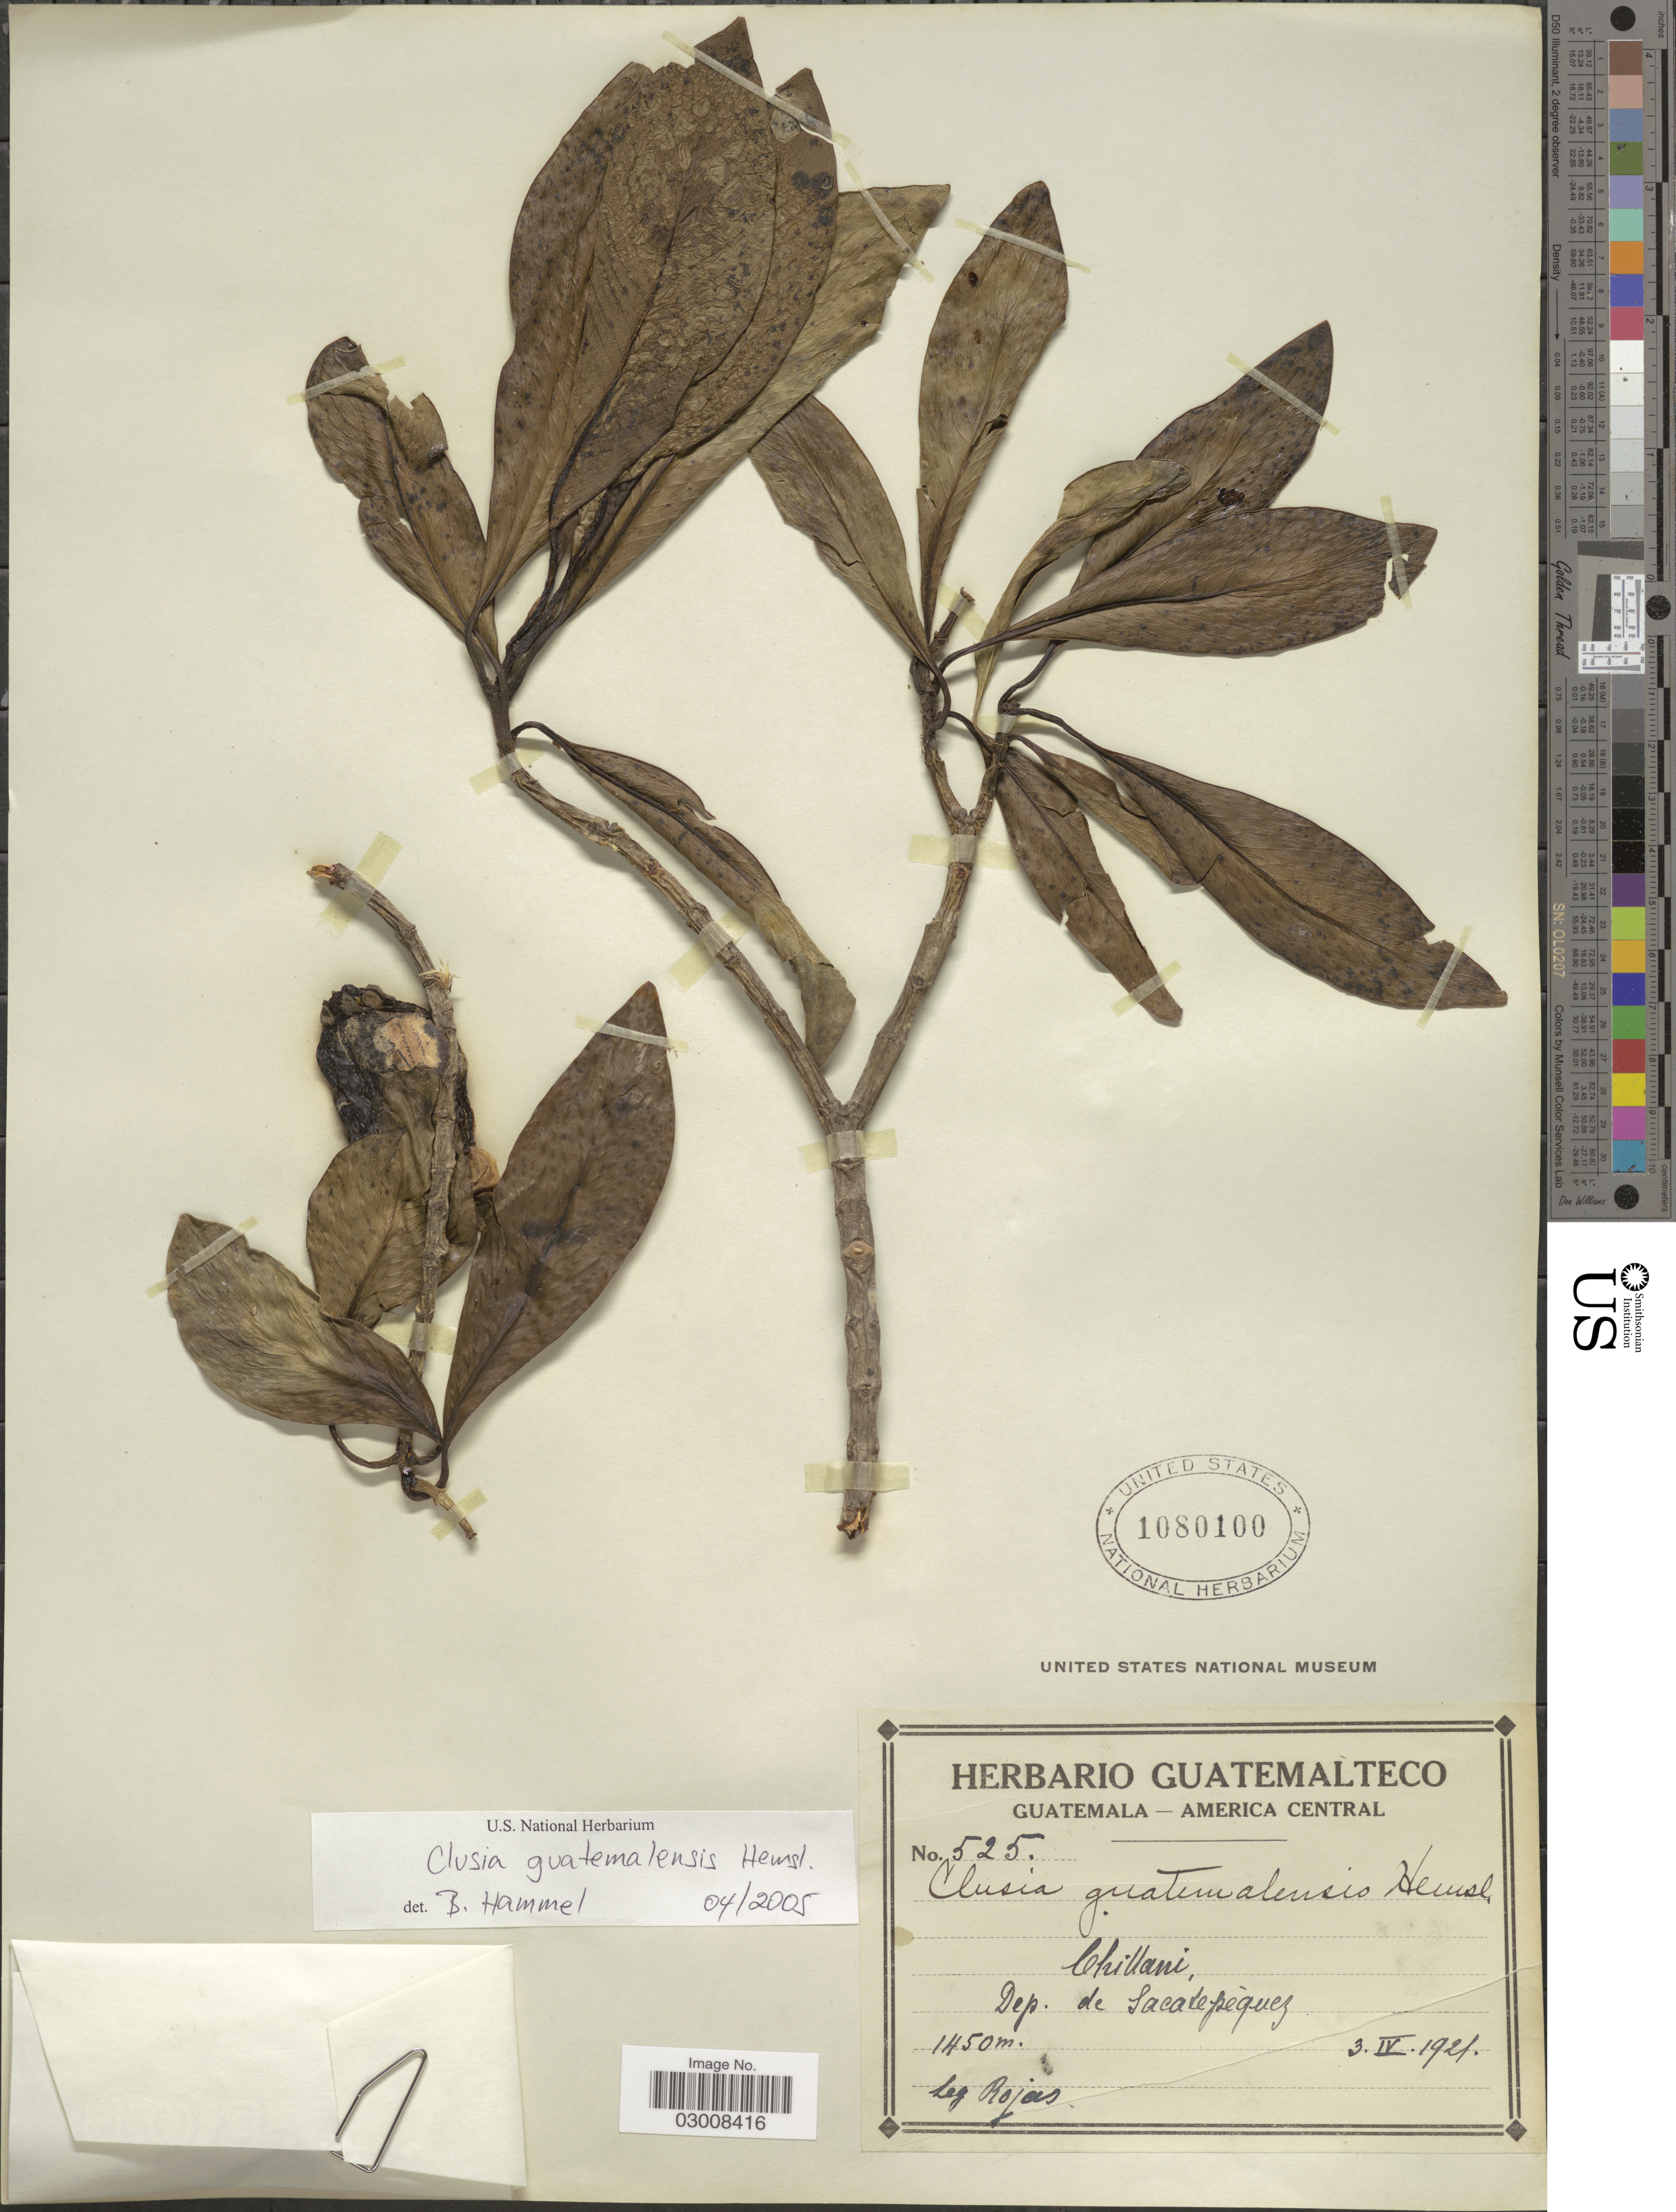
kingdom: Plantae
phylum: Tracheophyta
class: Magnoliopsida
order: Malpighiales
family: Clusiaceae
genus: Clusia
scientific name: Clusia guatemalensis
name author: Hemsl.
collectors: Rojas, --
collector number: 525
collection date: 1921-04-03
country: Guatemala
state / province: Sacatepéquez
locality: Chillani, Dep. de Sacatepéquez.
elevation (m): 1450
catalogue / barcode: US 1080100